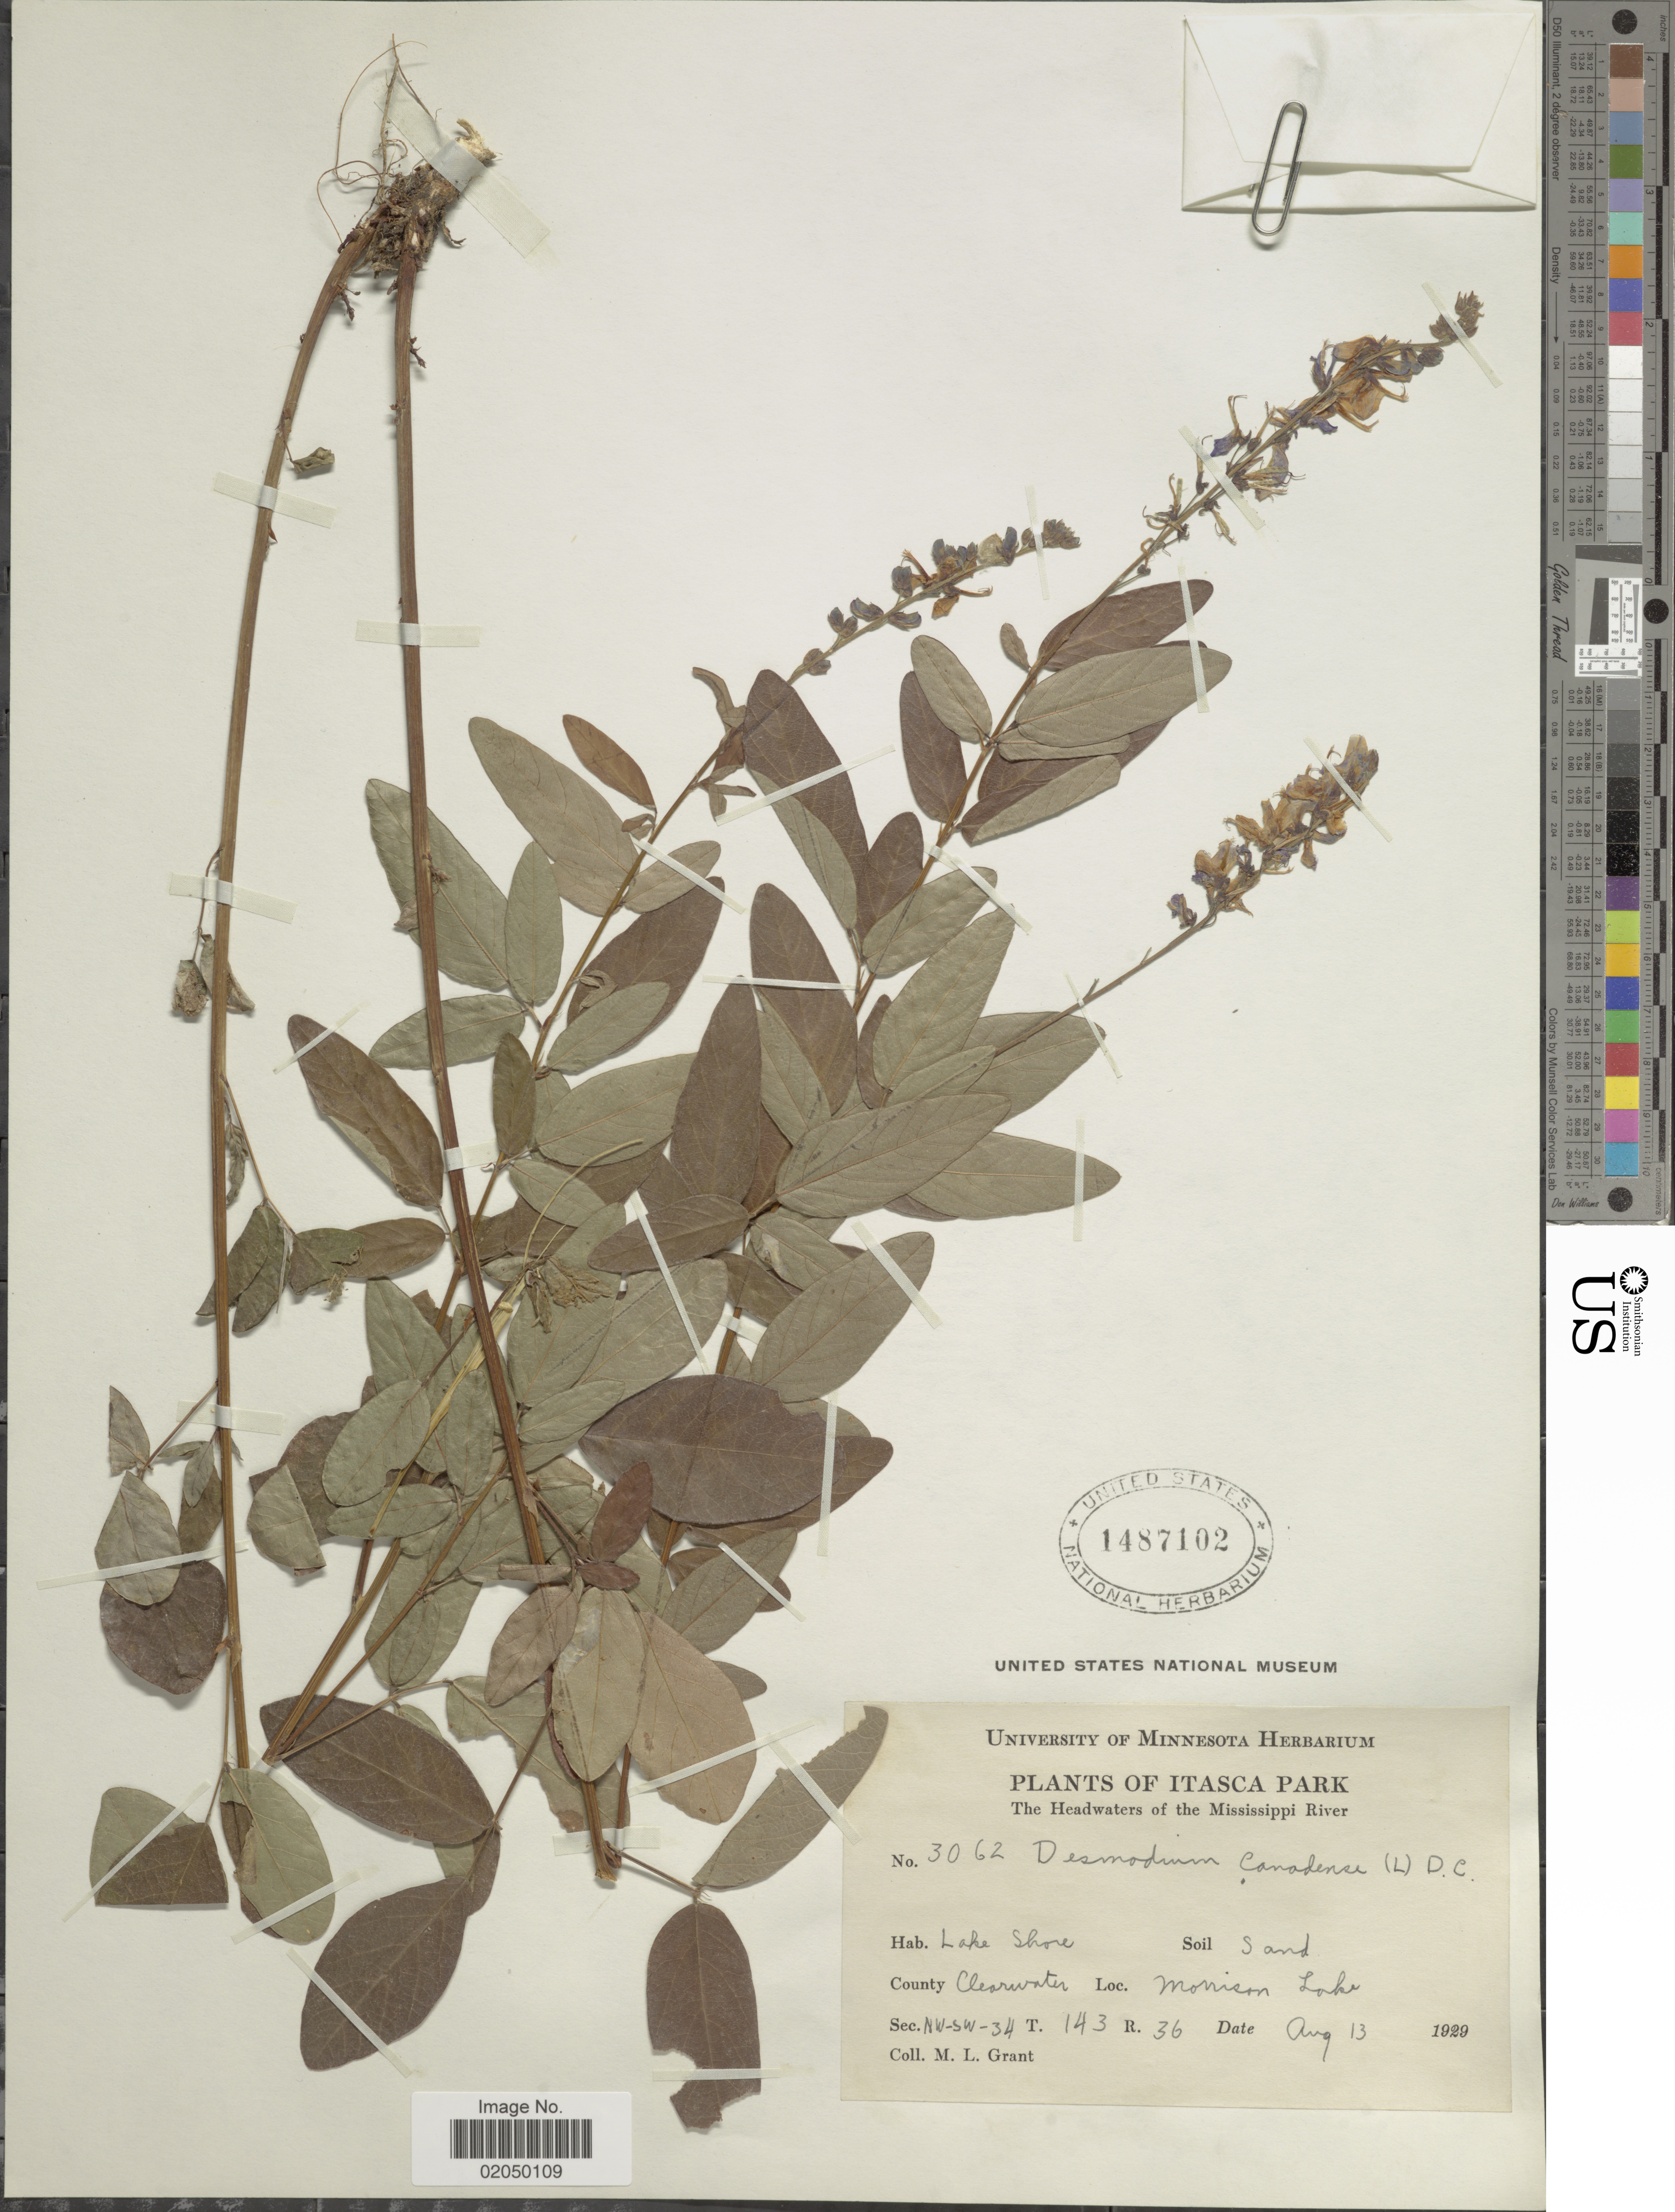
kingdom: Plantae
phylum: Tracheophyta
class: Magnoliopsida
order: Fabales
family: Fabaceae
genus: Desmodium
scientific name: Desmodium canadense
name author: (L.) DC.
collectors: M. L. Grant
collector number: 3062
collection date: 1929-08-13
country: United States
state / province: Minnesota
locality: Itasca Park. The Headwaters of the Mississippi River. Lake Shore. County: Clearwater. Morrison Lake. Sec. NW-SW-34 T. 143 R. 36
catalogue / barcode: US 1487102